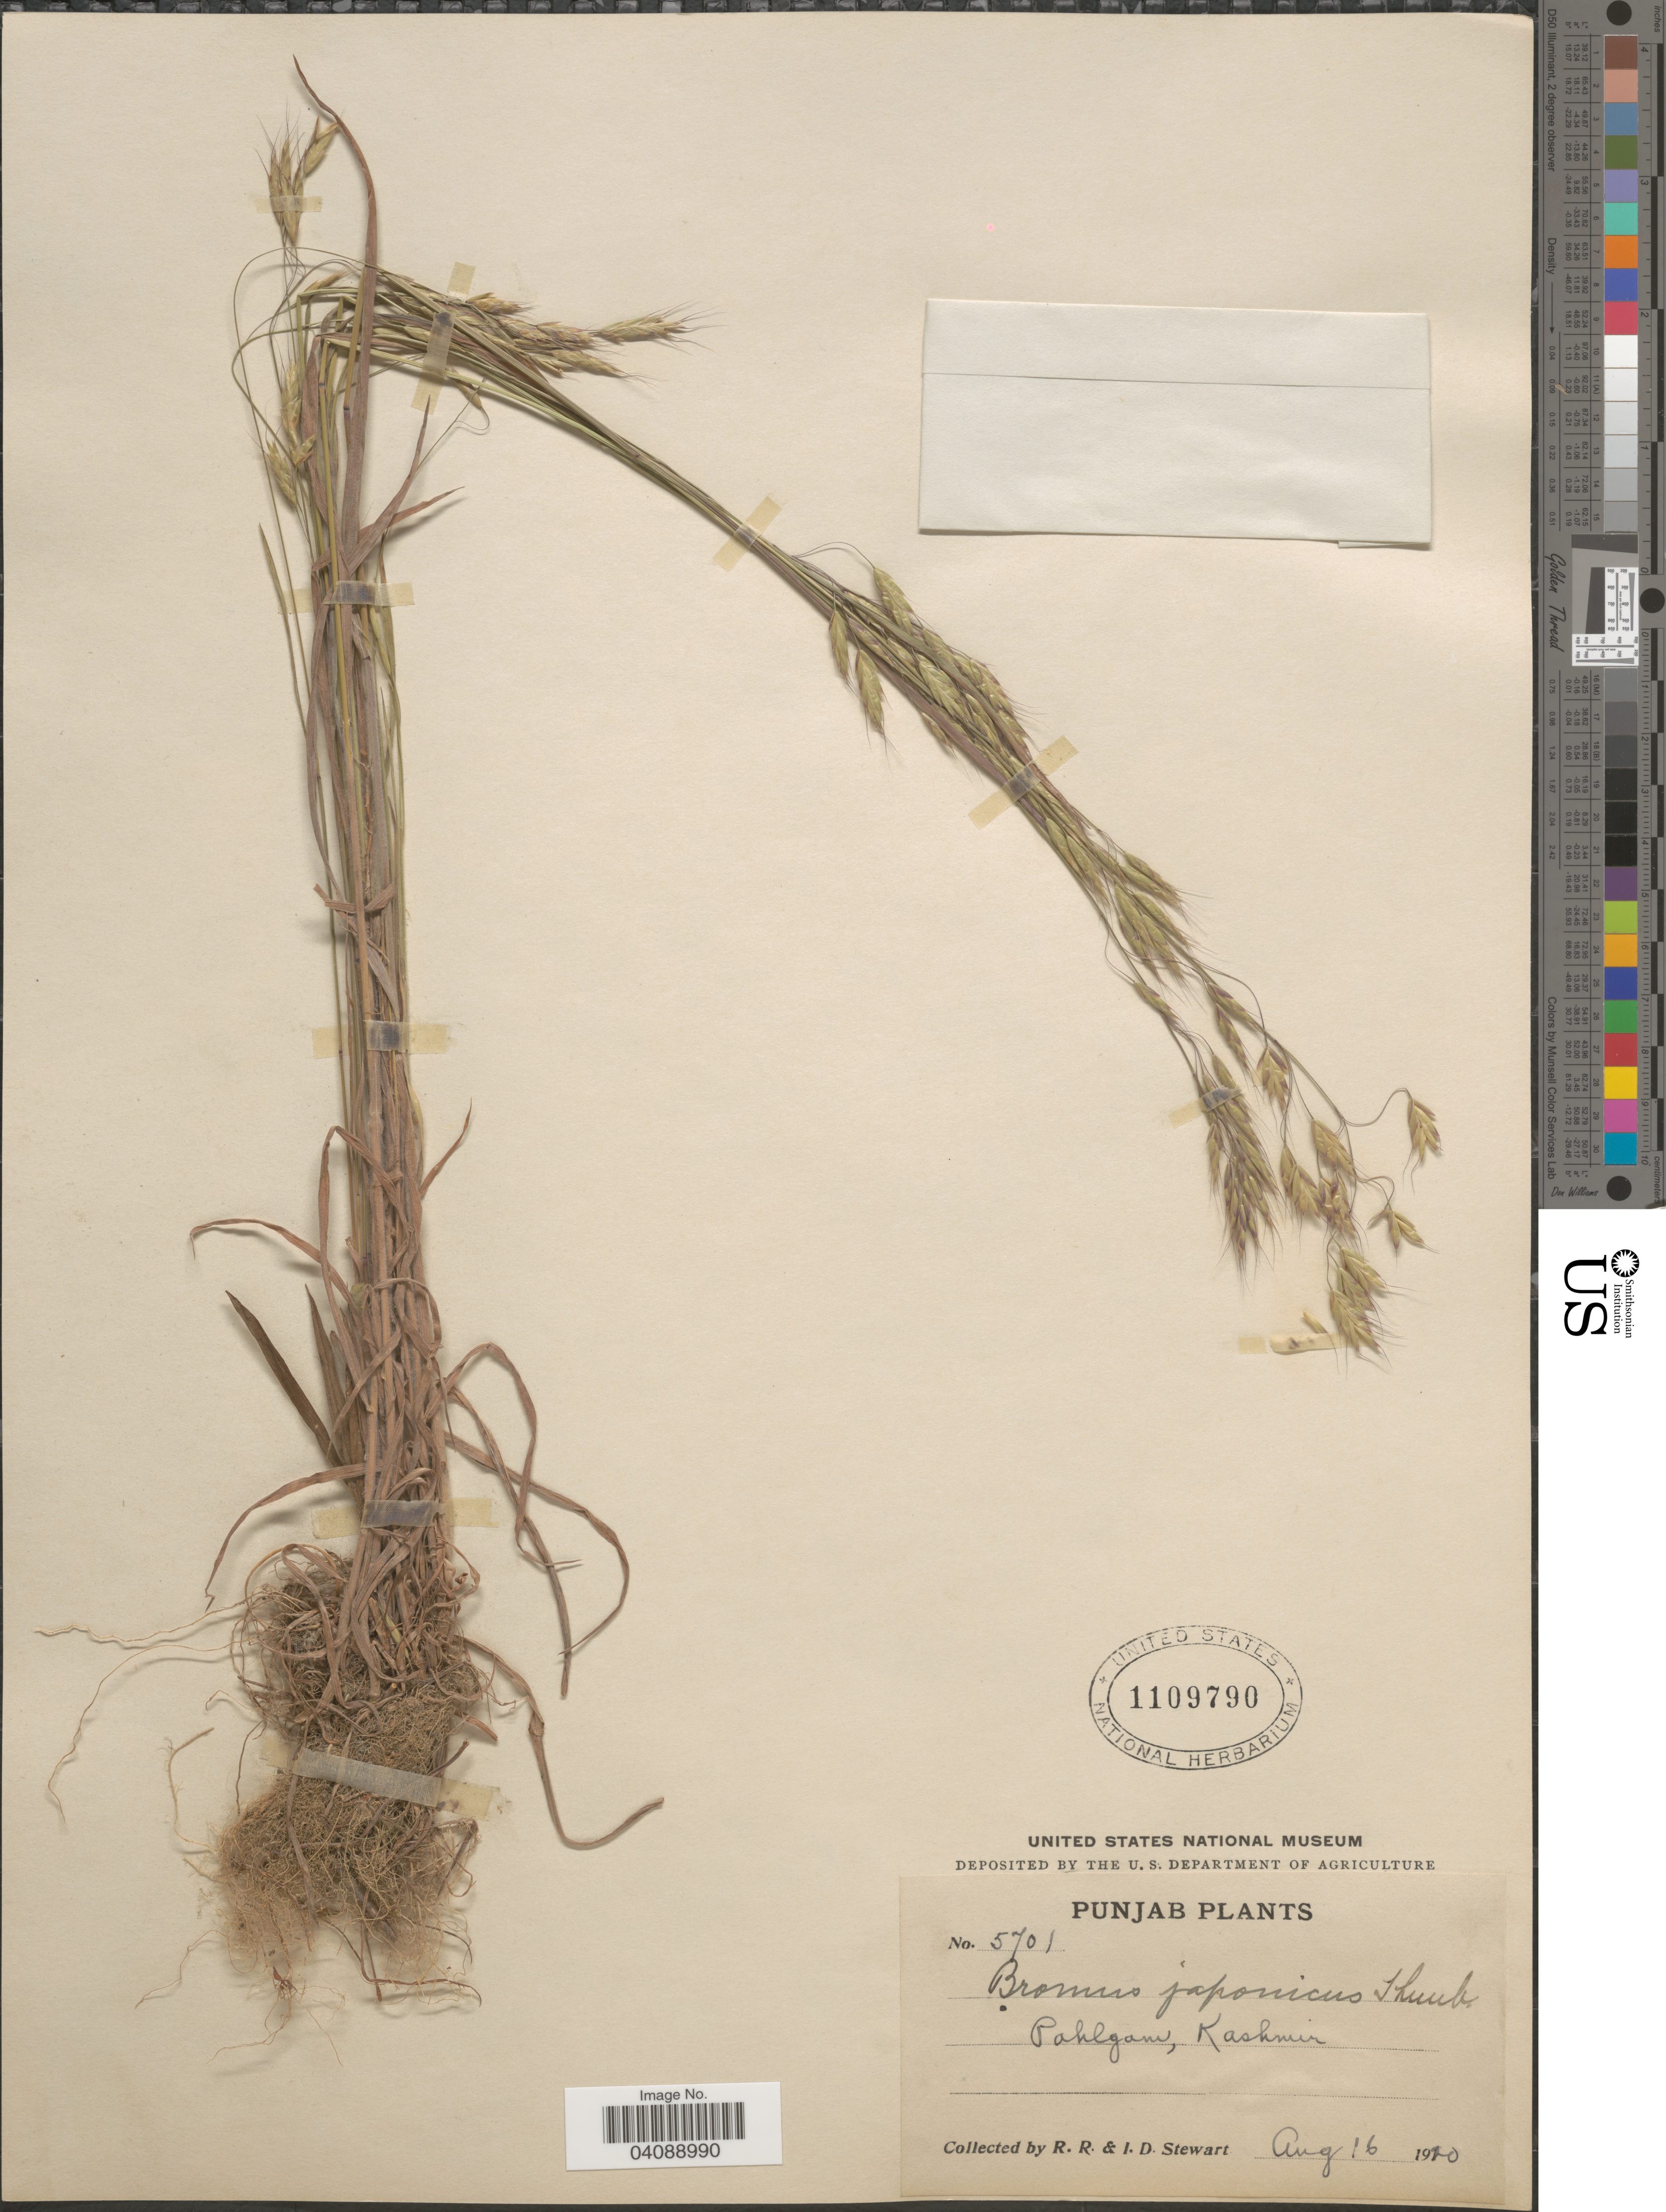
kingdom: Plantae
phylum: Tracheophyta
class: Liliopsida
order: Poales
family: Poaceae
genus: Bromus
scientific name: Bromus japonicus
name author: Houtt.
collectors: R. Stewart & I. Stewart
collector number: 5701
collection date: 1990-08-16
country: India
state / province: Jammu and Kashmir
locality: Pahlgam, Kashmir.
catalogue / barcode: US 1109790